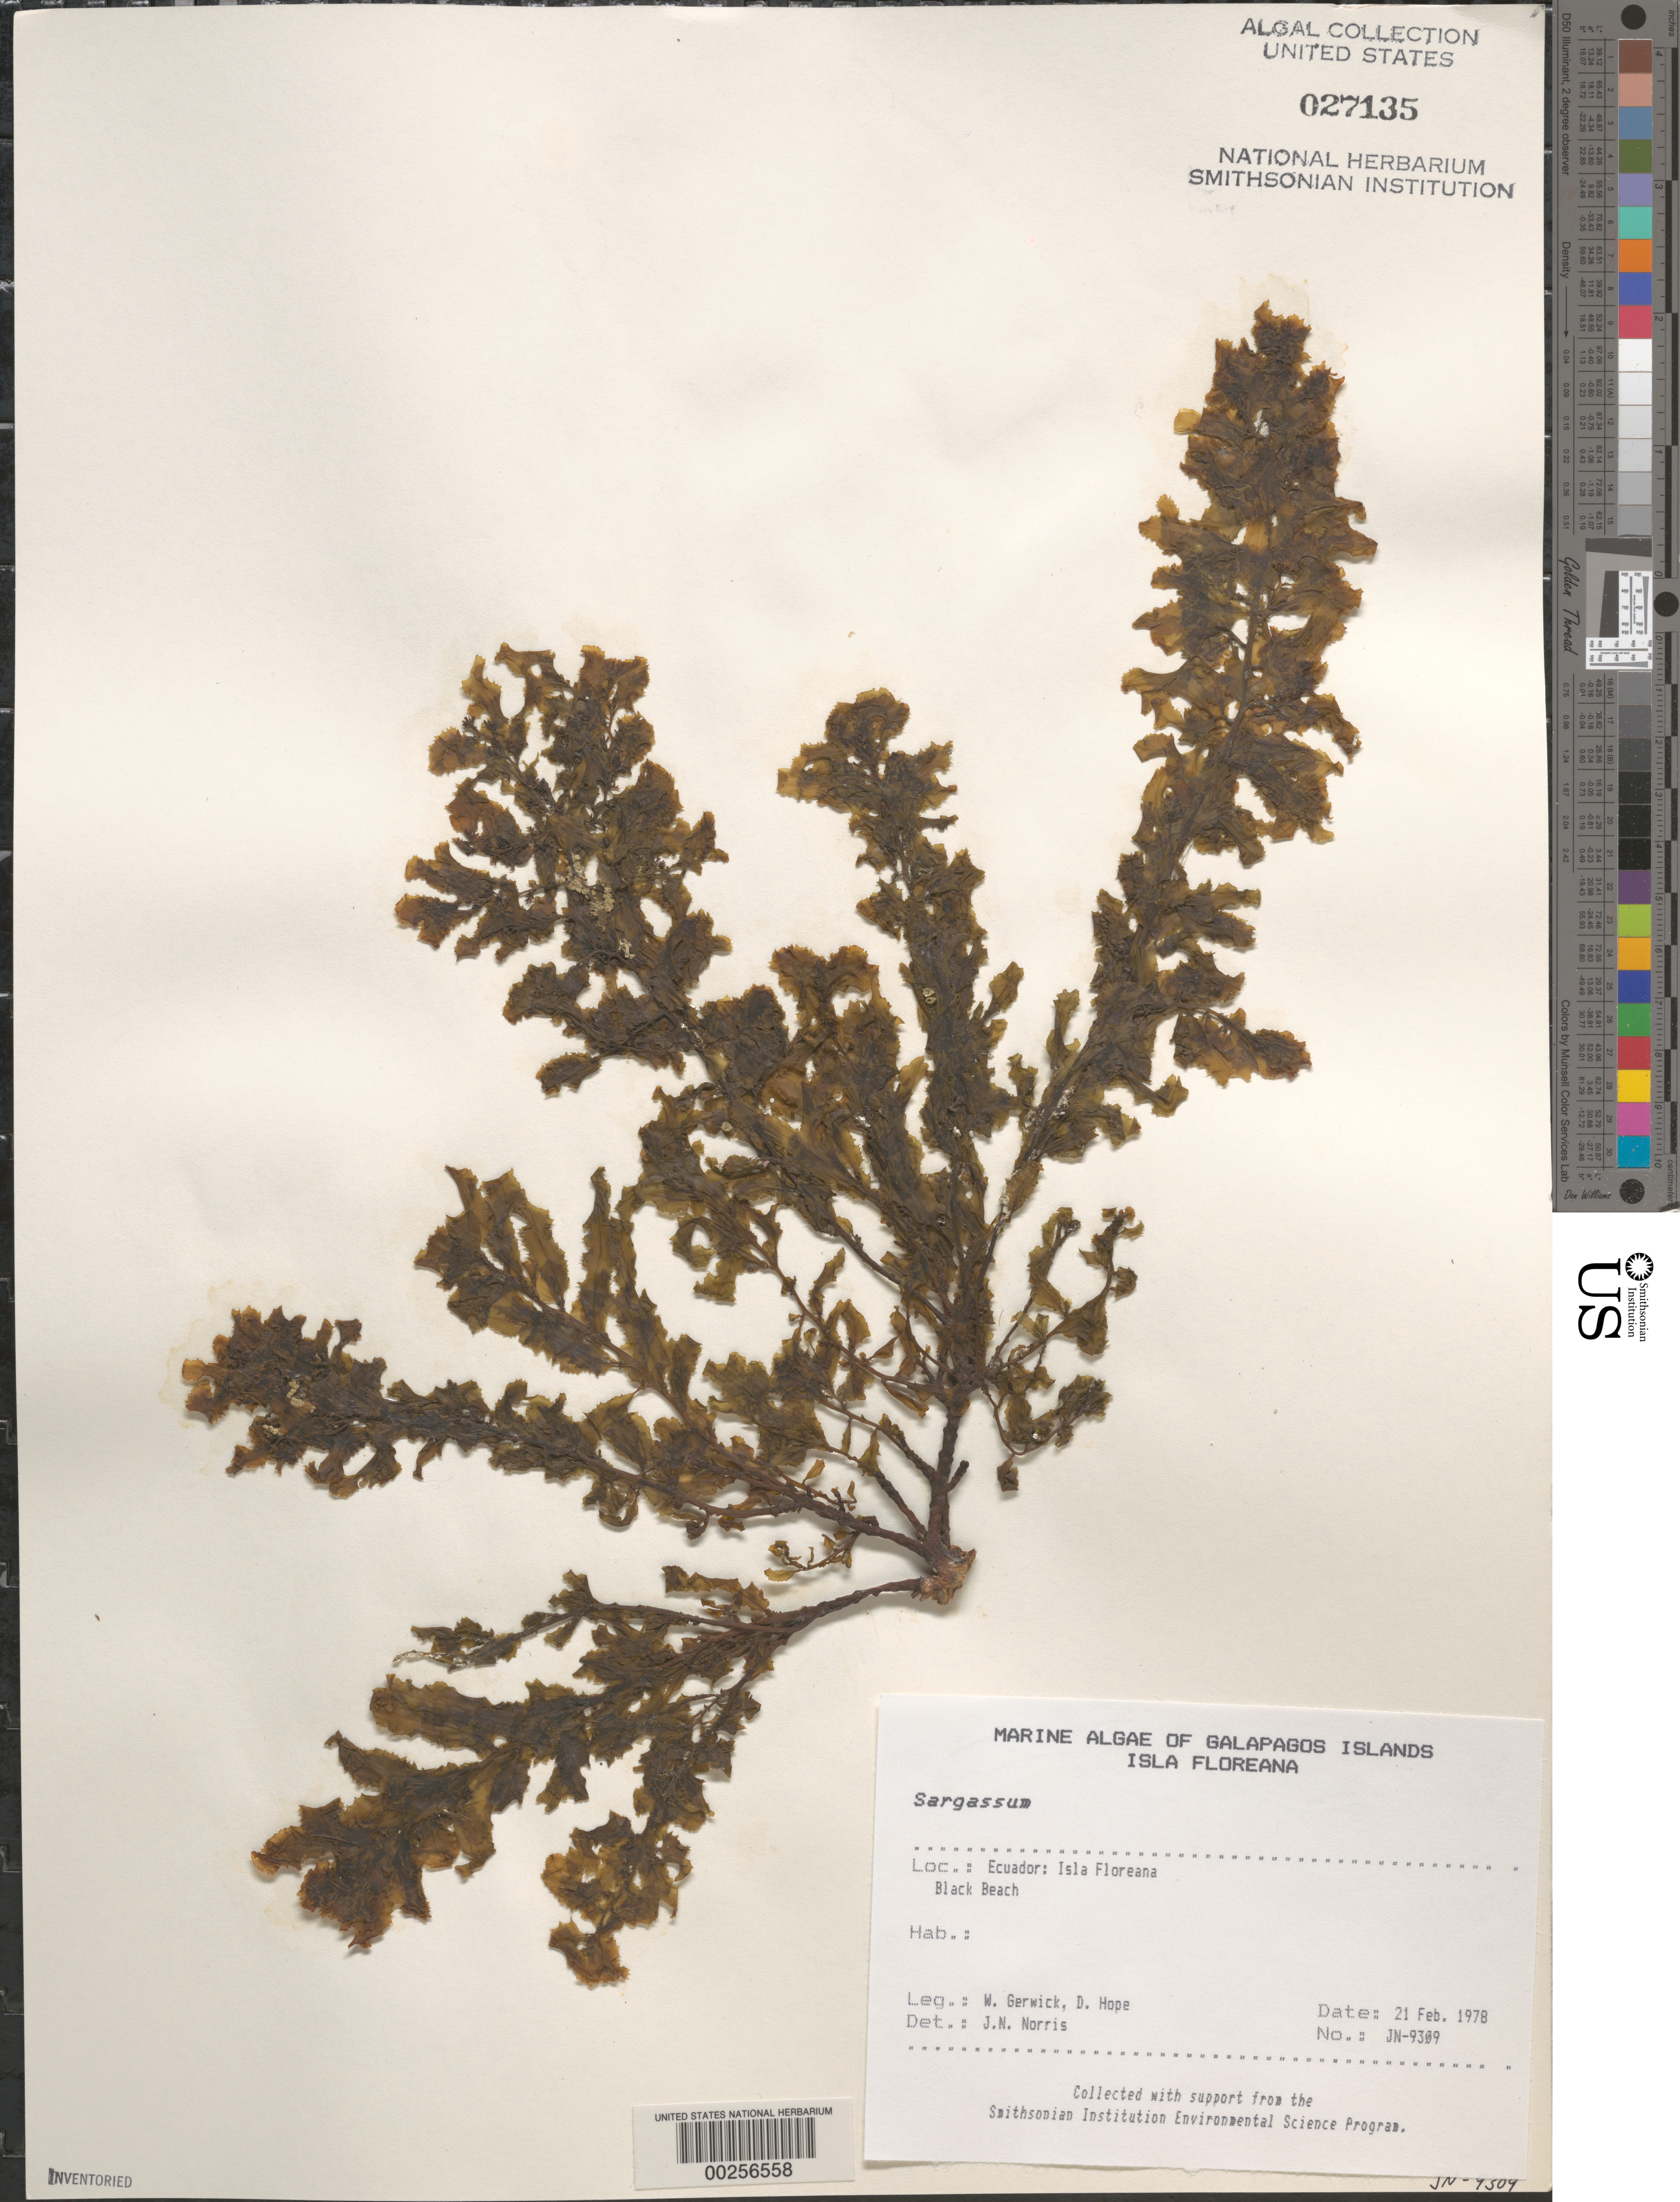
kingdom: Chromista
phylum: Ochrophyta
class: Phaeophyceae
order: Fucales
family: Sargassaceae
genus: Sargassum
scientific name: Sargassum sp.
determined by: Norris, James N.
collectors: W. Gerwick & D. Hope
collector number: Jn-9309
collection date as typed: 21 Feb 1978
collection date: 1978-02-21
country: Ecuador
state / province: Colón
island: Floreana [Charles, Santa Maria]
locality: Black Beach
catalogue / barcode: US 27135